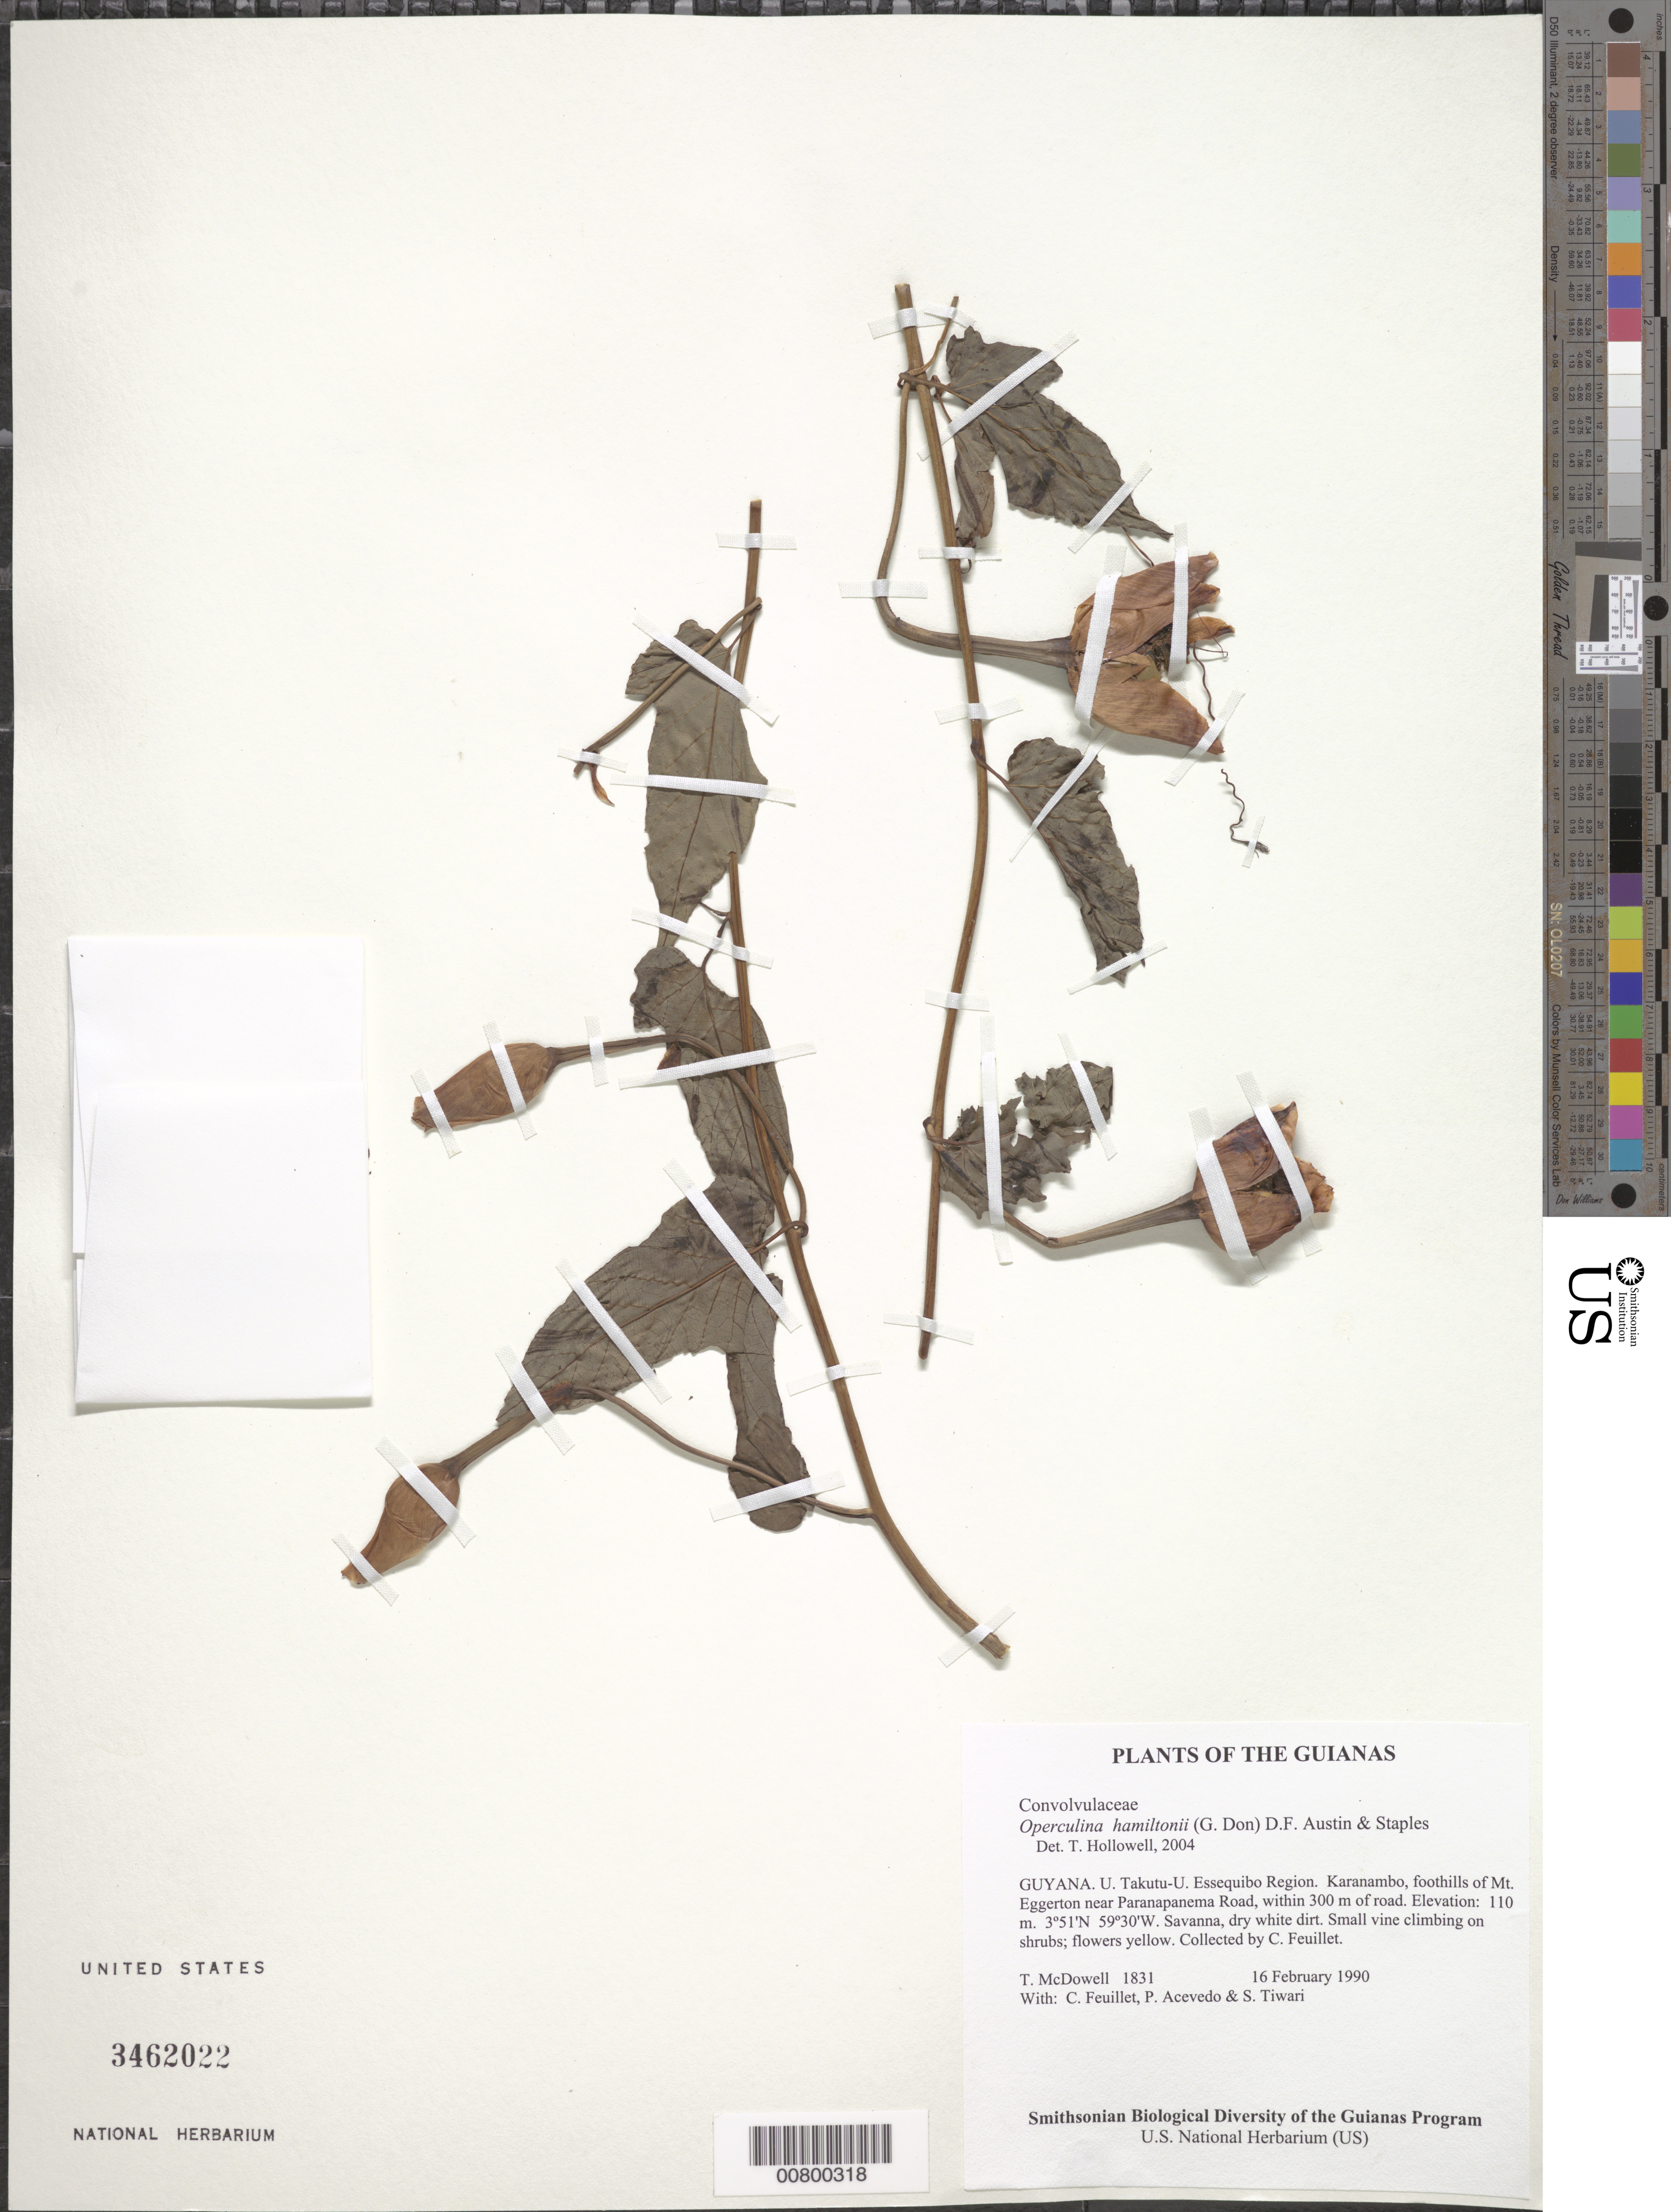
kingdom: Plantae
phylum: Tracheophyta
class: Magnoliopsida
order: Solanales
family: Convolvulaceae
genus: Operculina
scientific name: Operculina hamiltonii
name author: (G. Don) D.F. Austin & Staples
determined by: Hollowell, T. H., (BOT), Smithsonian Institution - National Museum of Natural History (UNITED STATES)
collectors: T. McDowell, C. Feuillet, P. Acevedo-Rodr. & S. Tiwari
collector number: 1831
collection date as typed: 16 February 1990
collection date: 1990-02-16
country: Guyana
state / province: U. Takutu-U. Essequibo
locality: Karanambo, foothills of Mt. Eggerton near Paranapanema Road, within 300 m of road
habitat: Savanna, dry white dirt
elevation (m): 110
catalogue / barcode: US 3462022